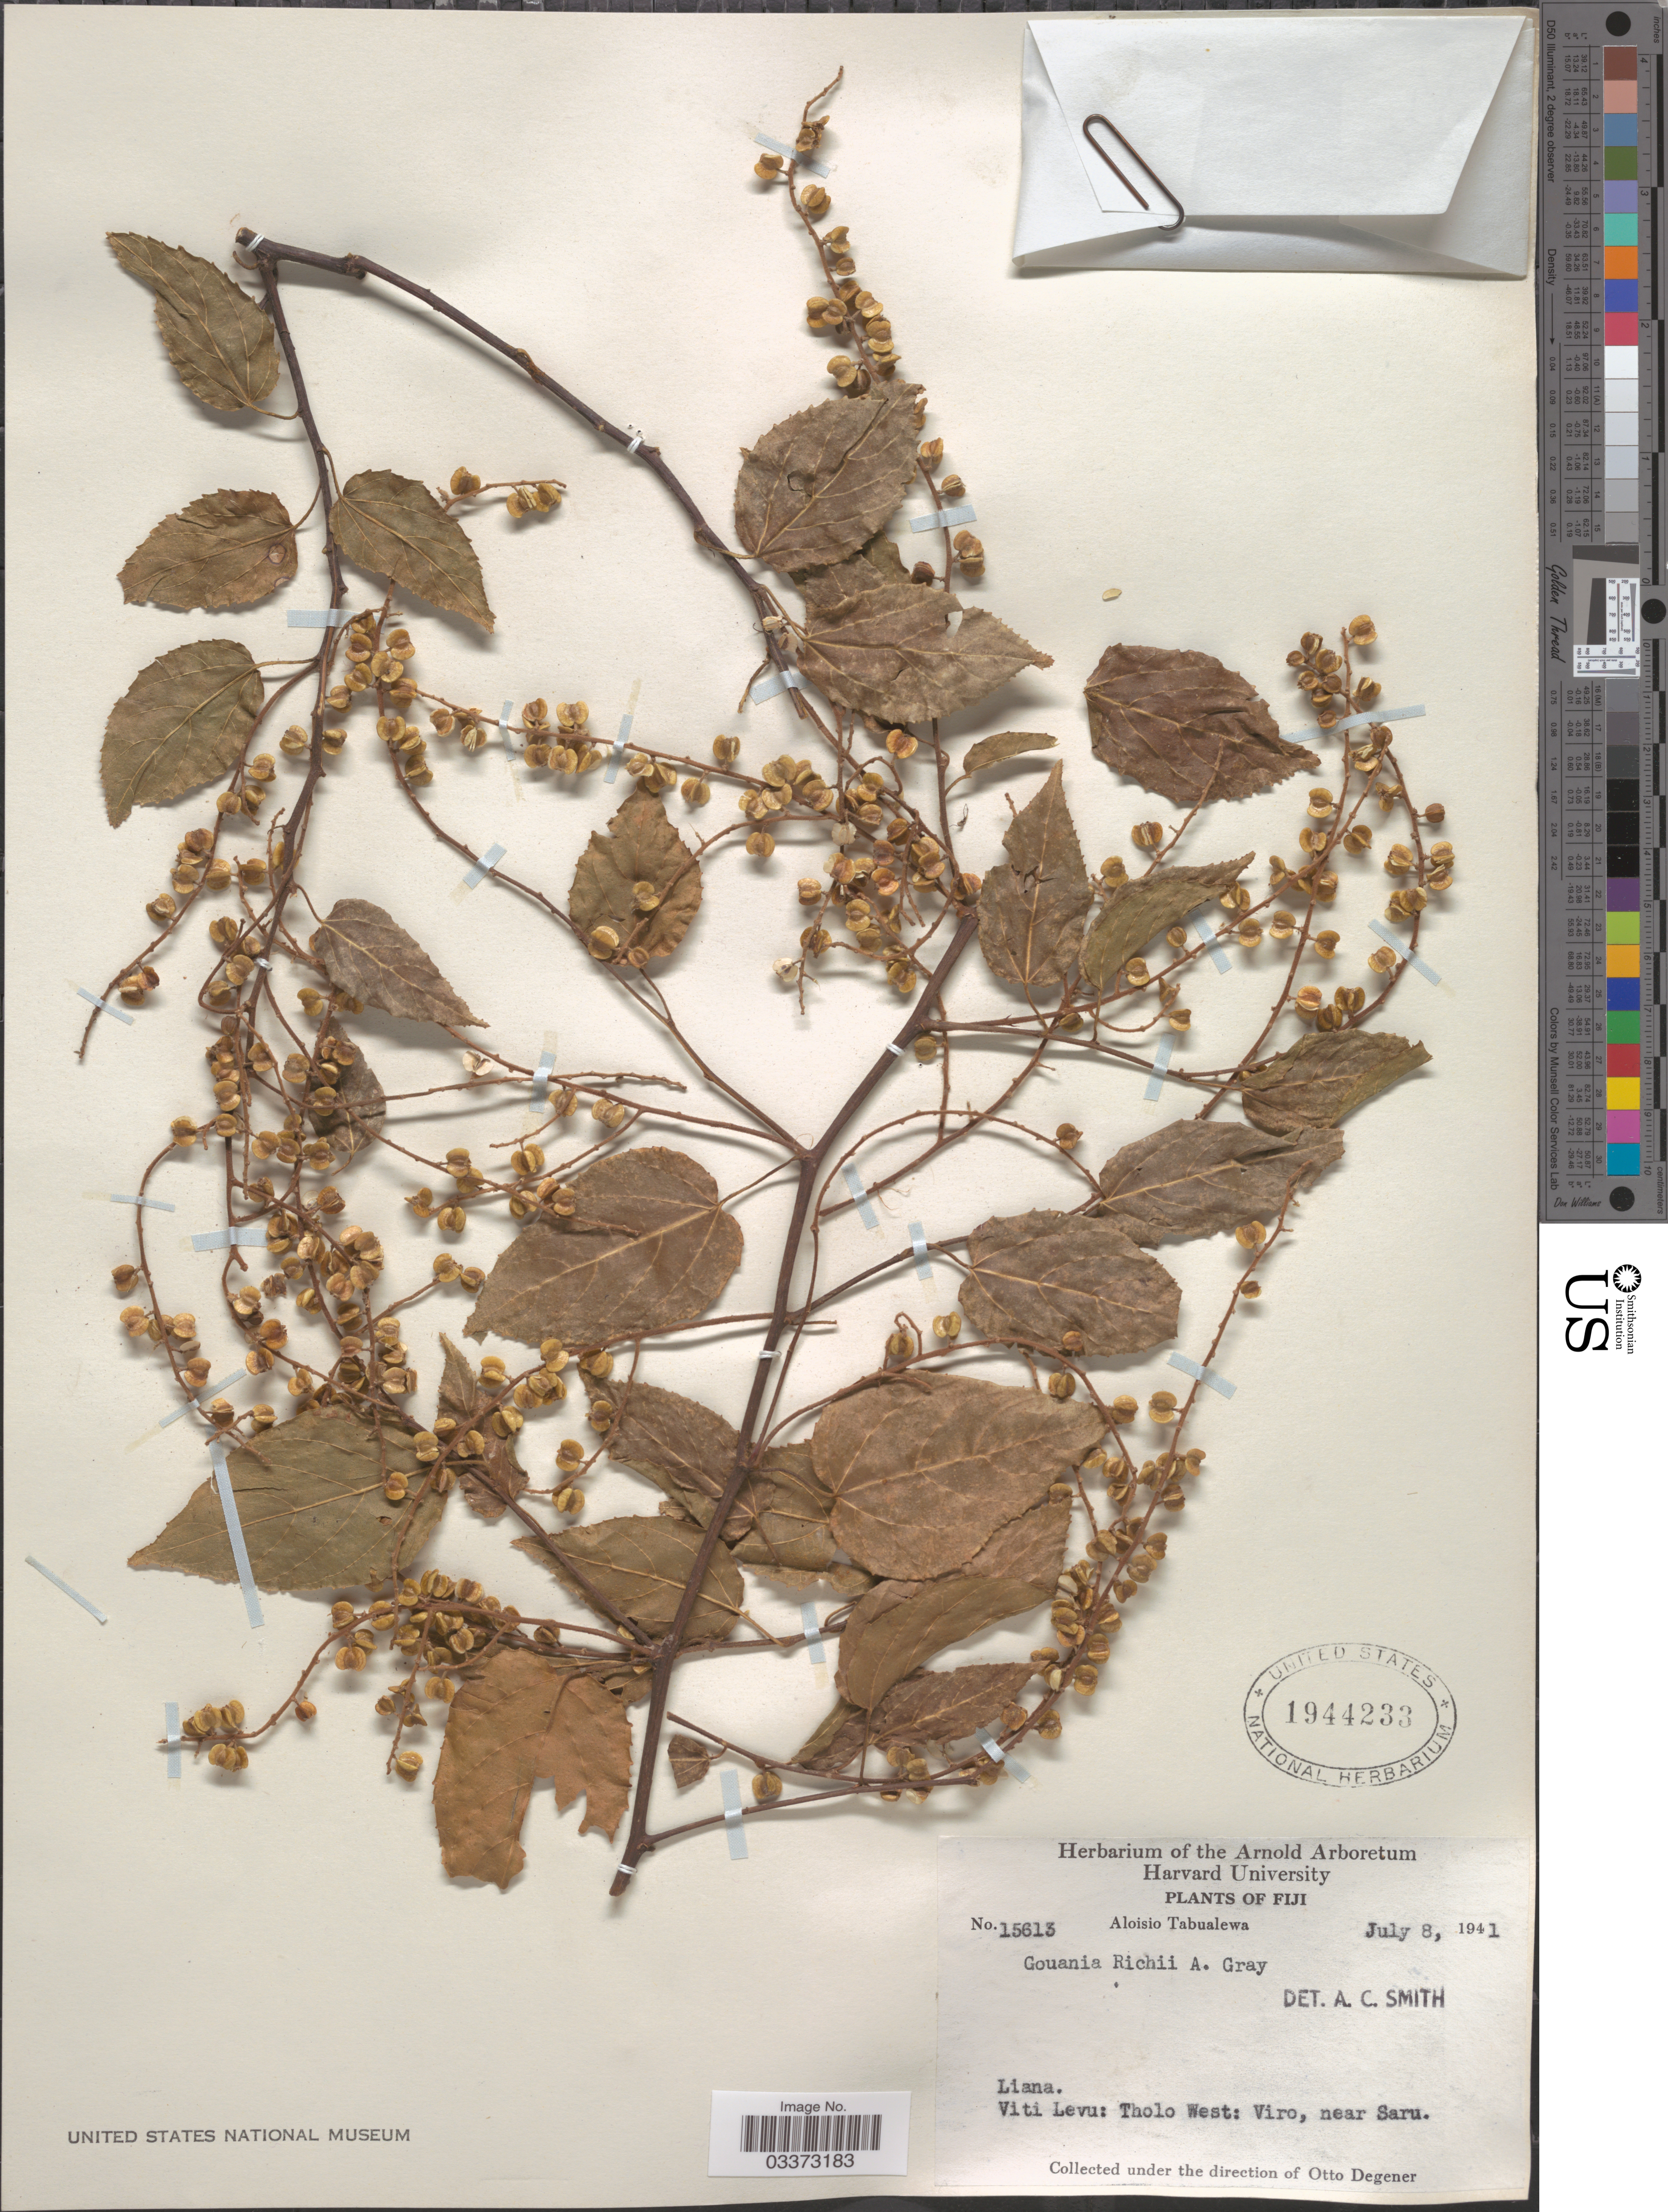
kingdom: Plantae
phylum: Tracheophyta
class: Magnoliopsida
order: Rosales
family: Rhamnaceae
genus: Gouania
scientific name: Gouania richii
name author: A. Gray in Wilkes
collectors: A. Tabualewa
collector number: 15613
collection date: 1941-07-08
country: Fiji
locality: Viti Levu: Tholo West: Viro, near Saru.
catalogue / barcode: US 1944233